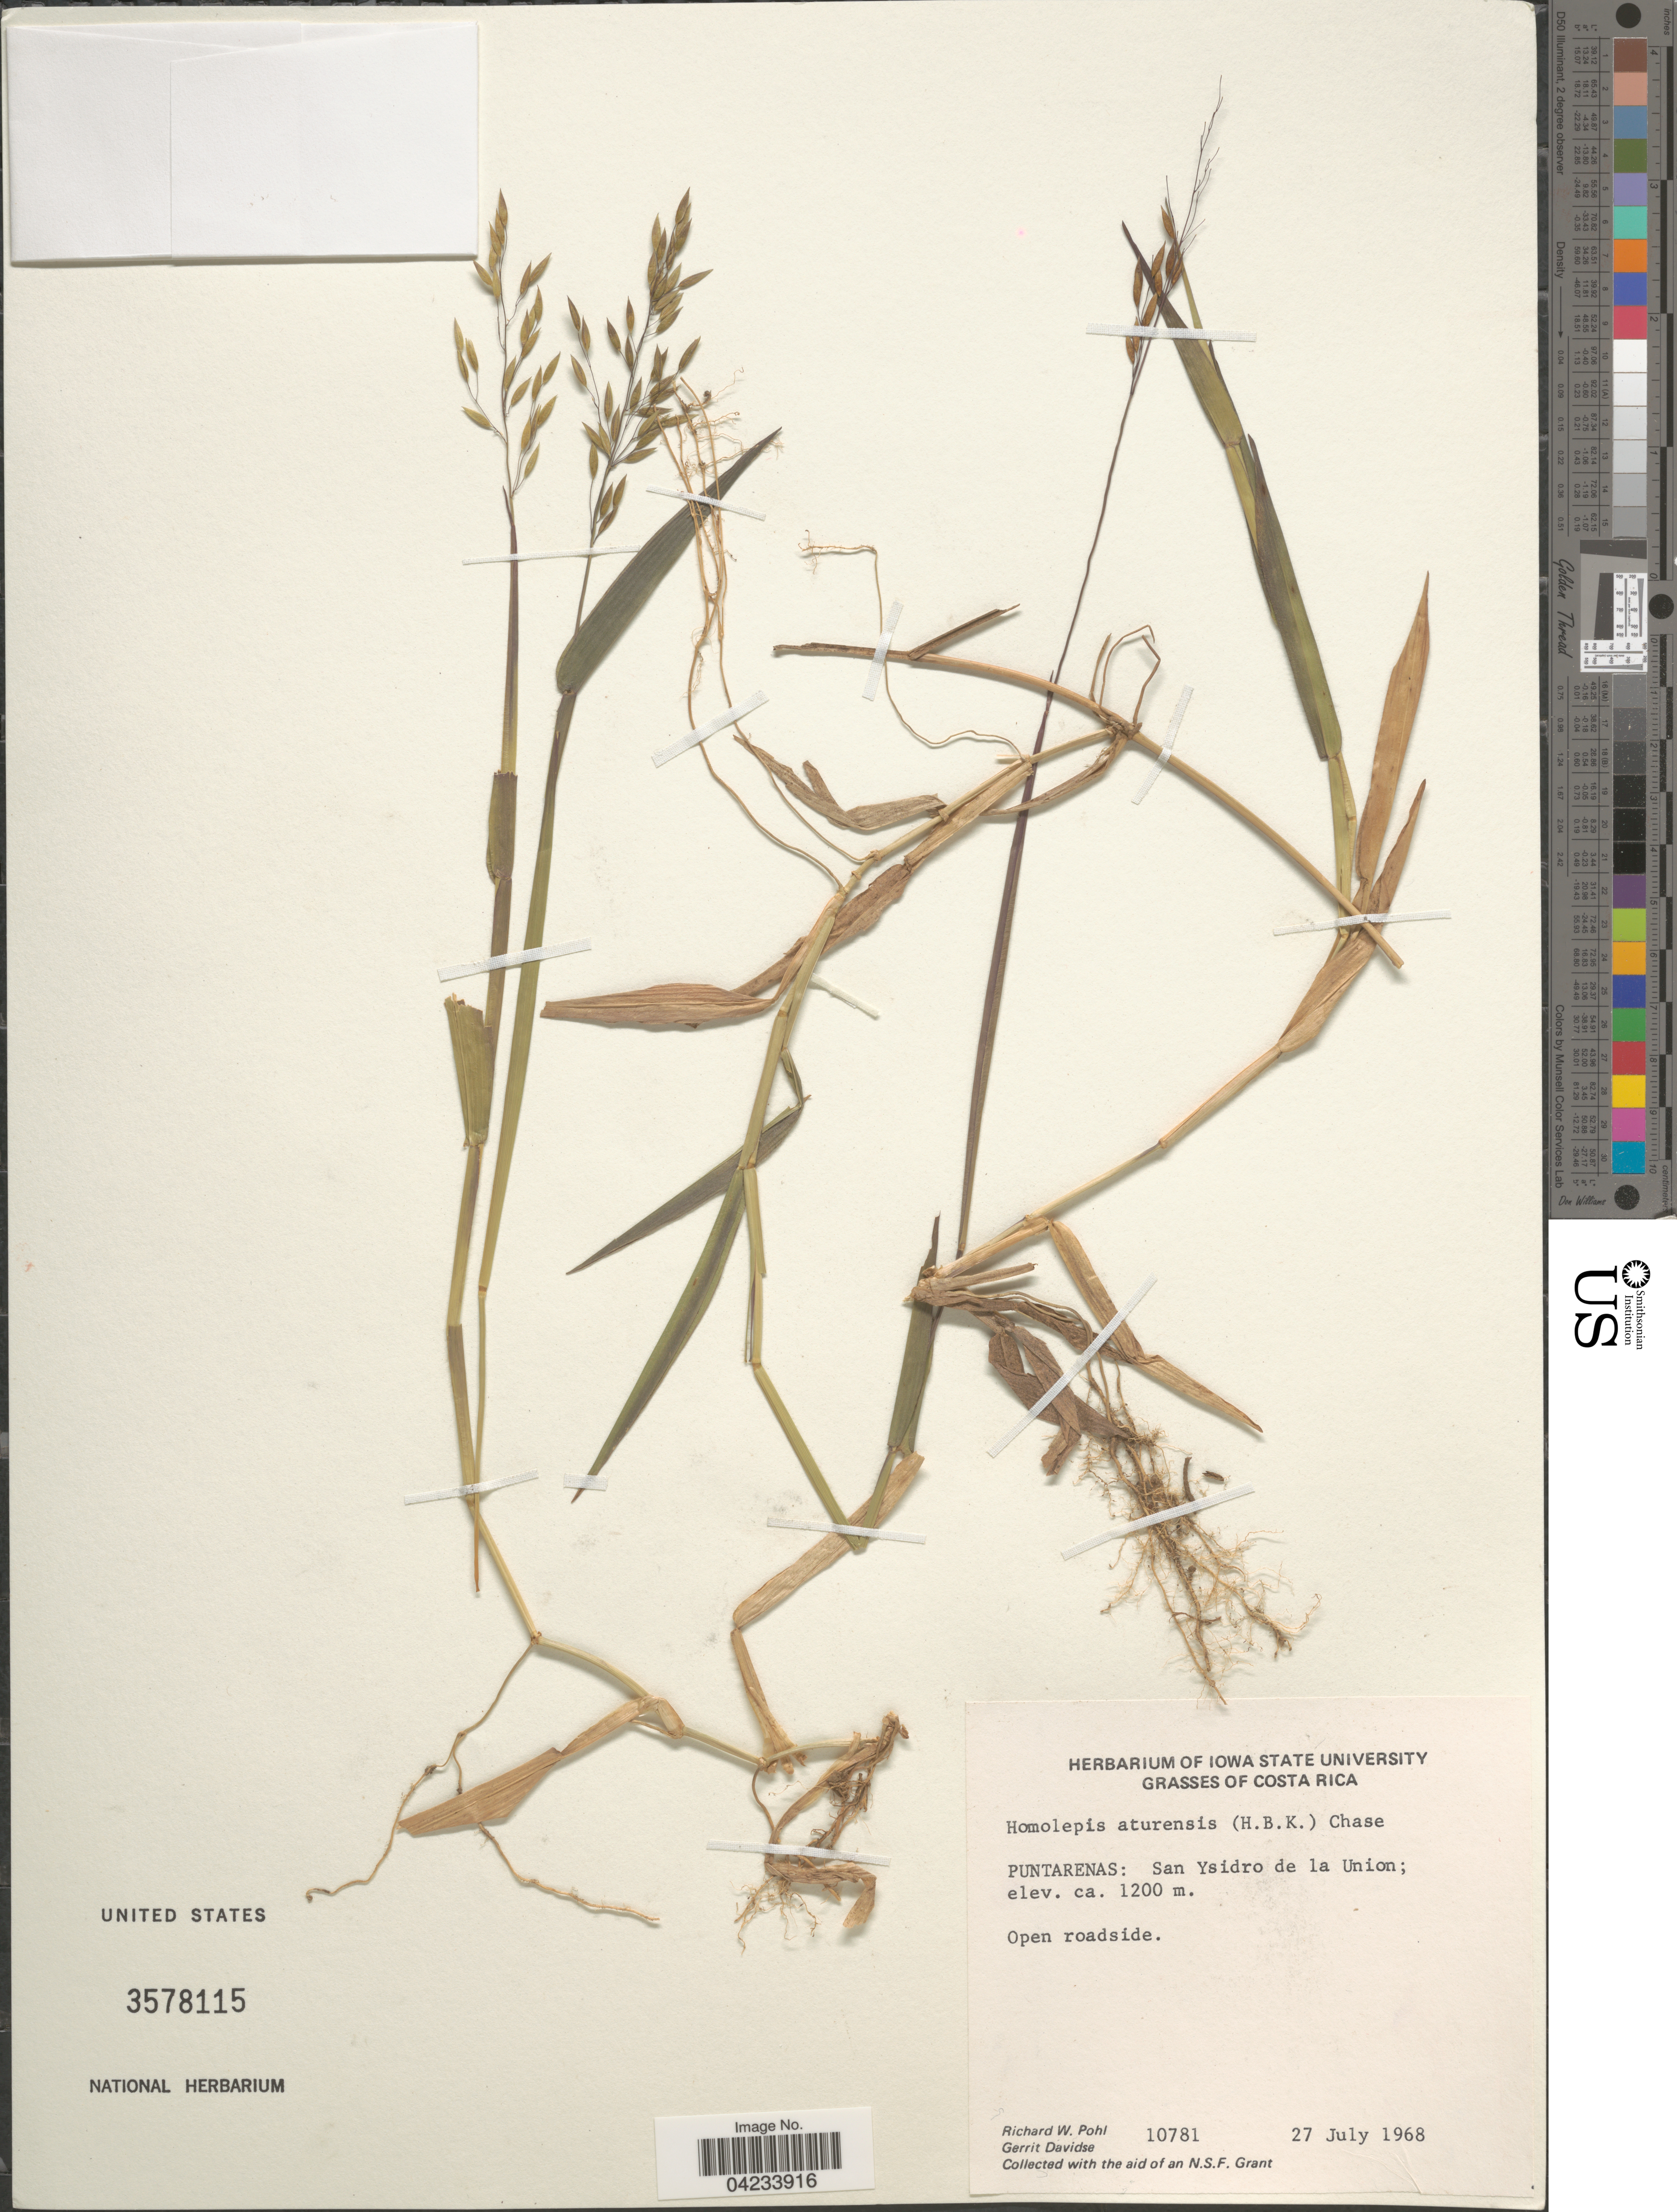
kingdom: Plantae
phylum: Tracheophyta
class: Liliopsida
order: Poales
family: Poaceae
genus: Homolepis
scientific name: Homolepis aturensis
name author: (Kunth) Chase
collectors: R. W. Pohl & G. Davidse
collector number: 10781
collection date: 1968-07-27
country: Costa Rica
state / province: Puntarenas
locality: Puntarenas: San Ysidro de la Union. Open roadside.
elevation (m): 1200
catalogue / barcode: US 3578115